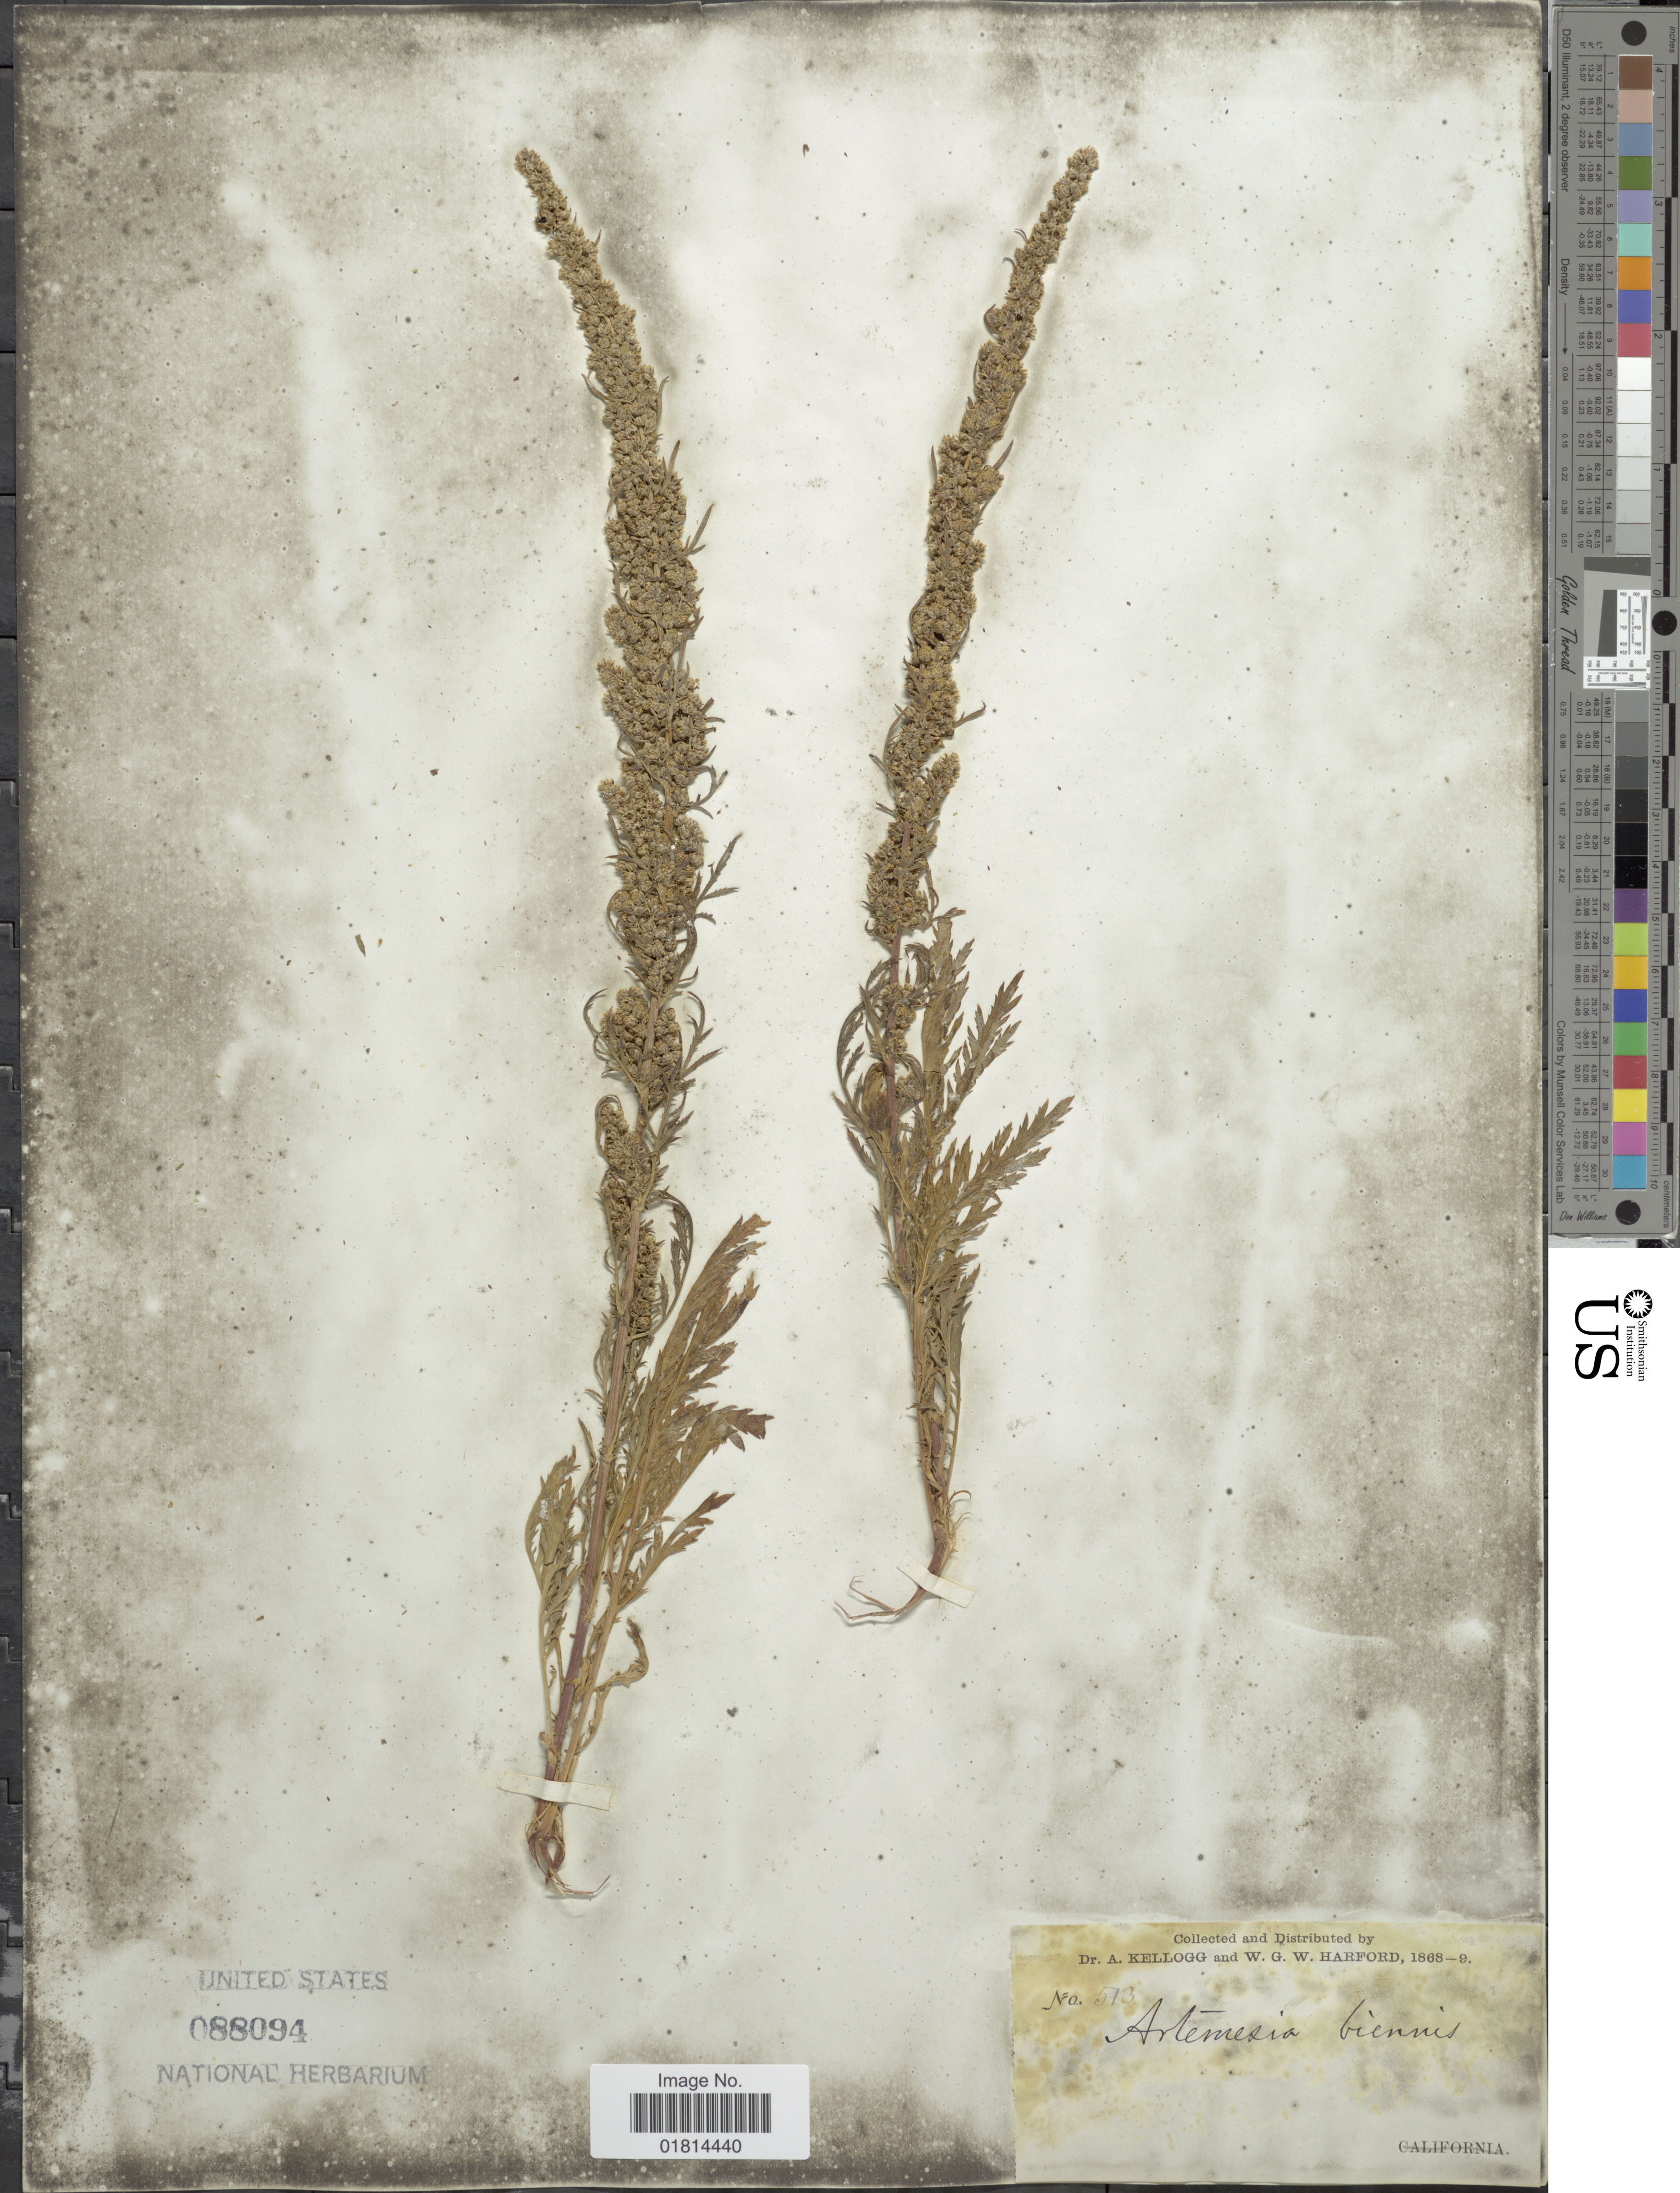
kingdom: Plantae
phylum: Tracheophyta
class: Magnoliopsida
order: Asterales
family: Asteraceae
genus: Artemisia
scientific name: Artemisia biennis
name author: Willd.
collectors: A. Kellogg & W. G. W. Harford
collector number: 513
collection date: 1868/1869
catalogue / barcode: US 88094